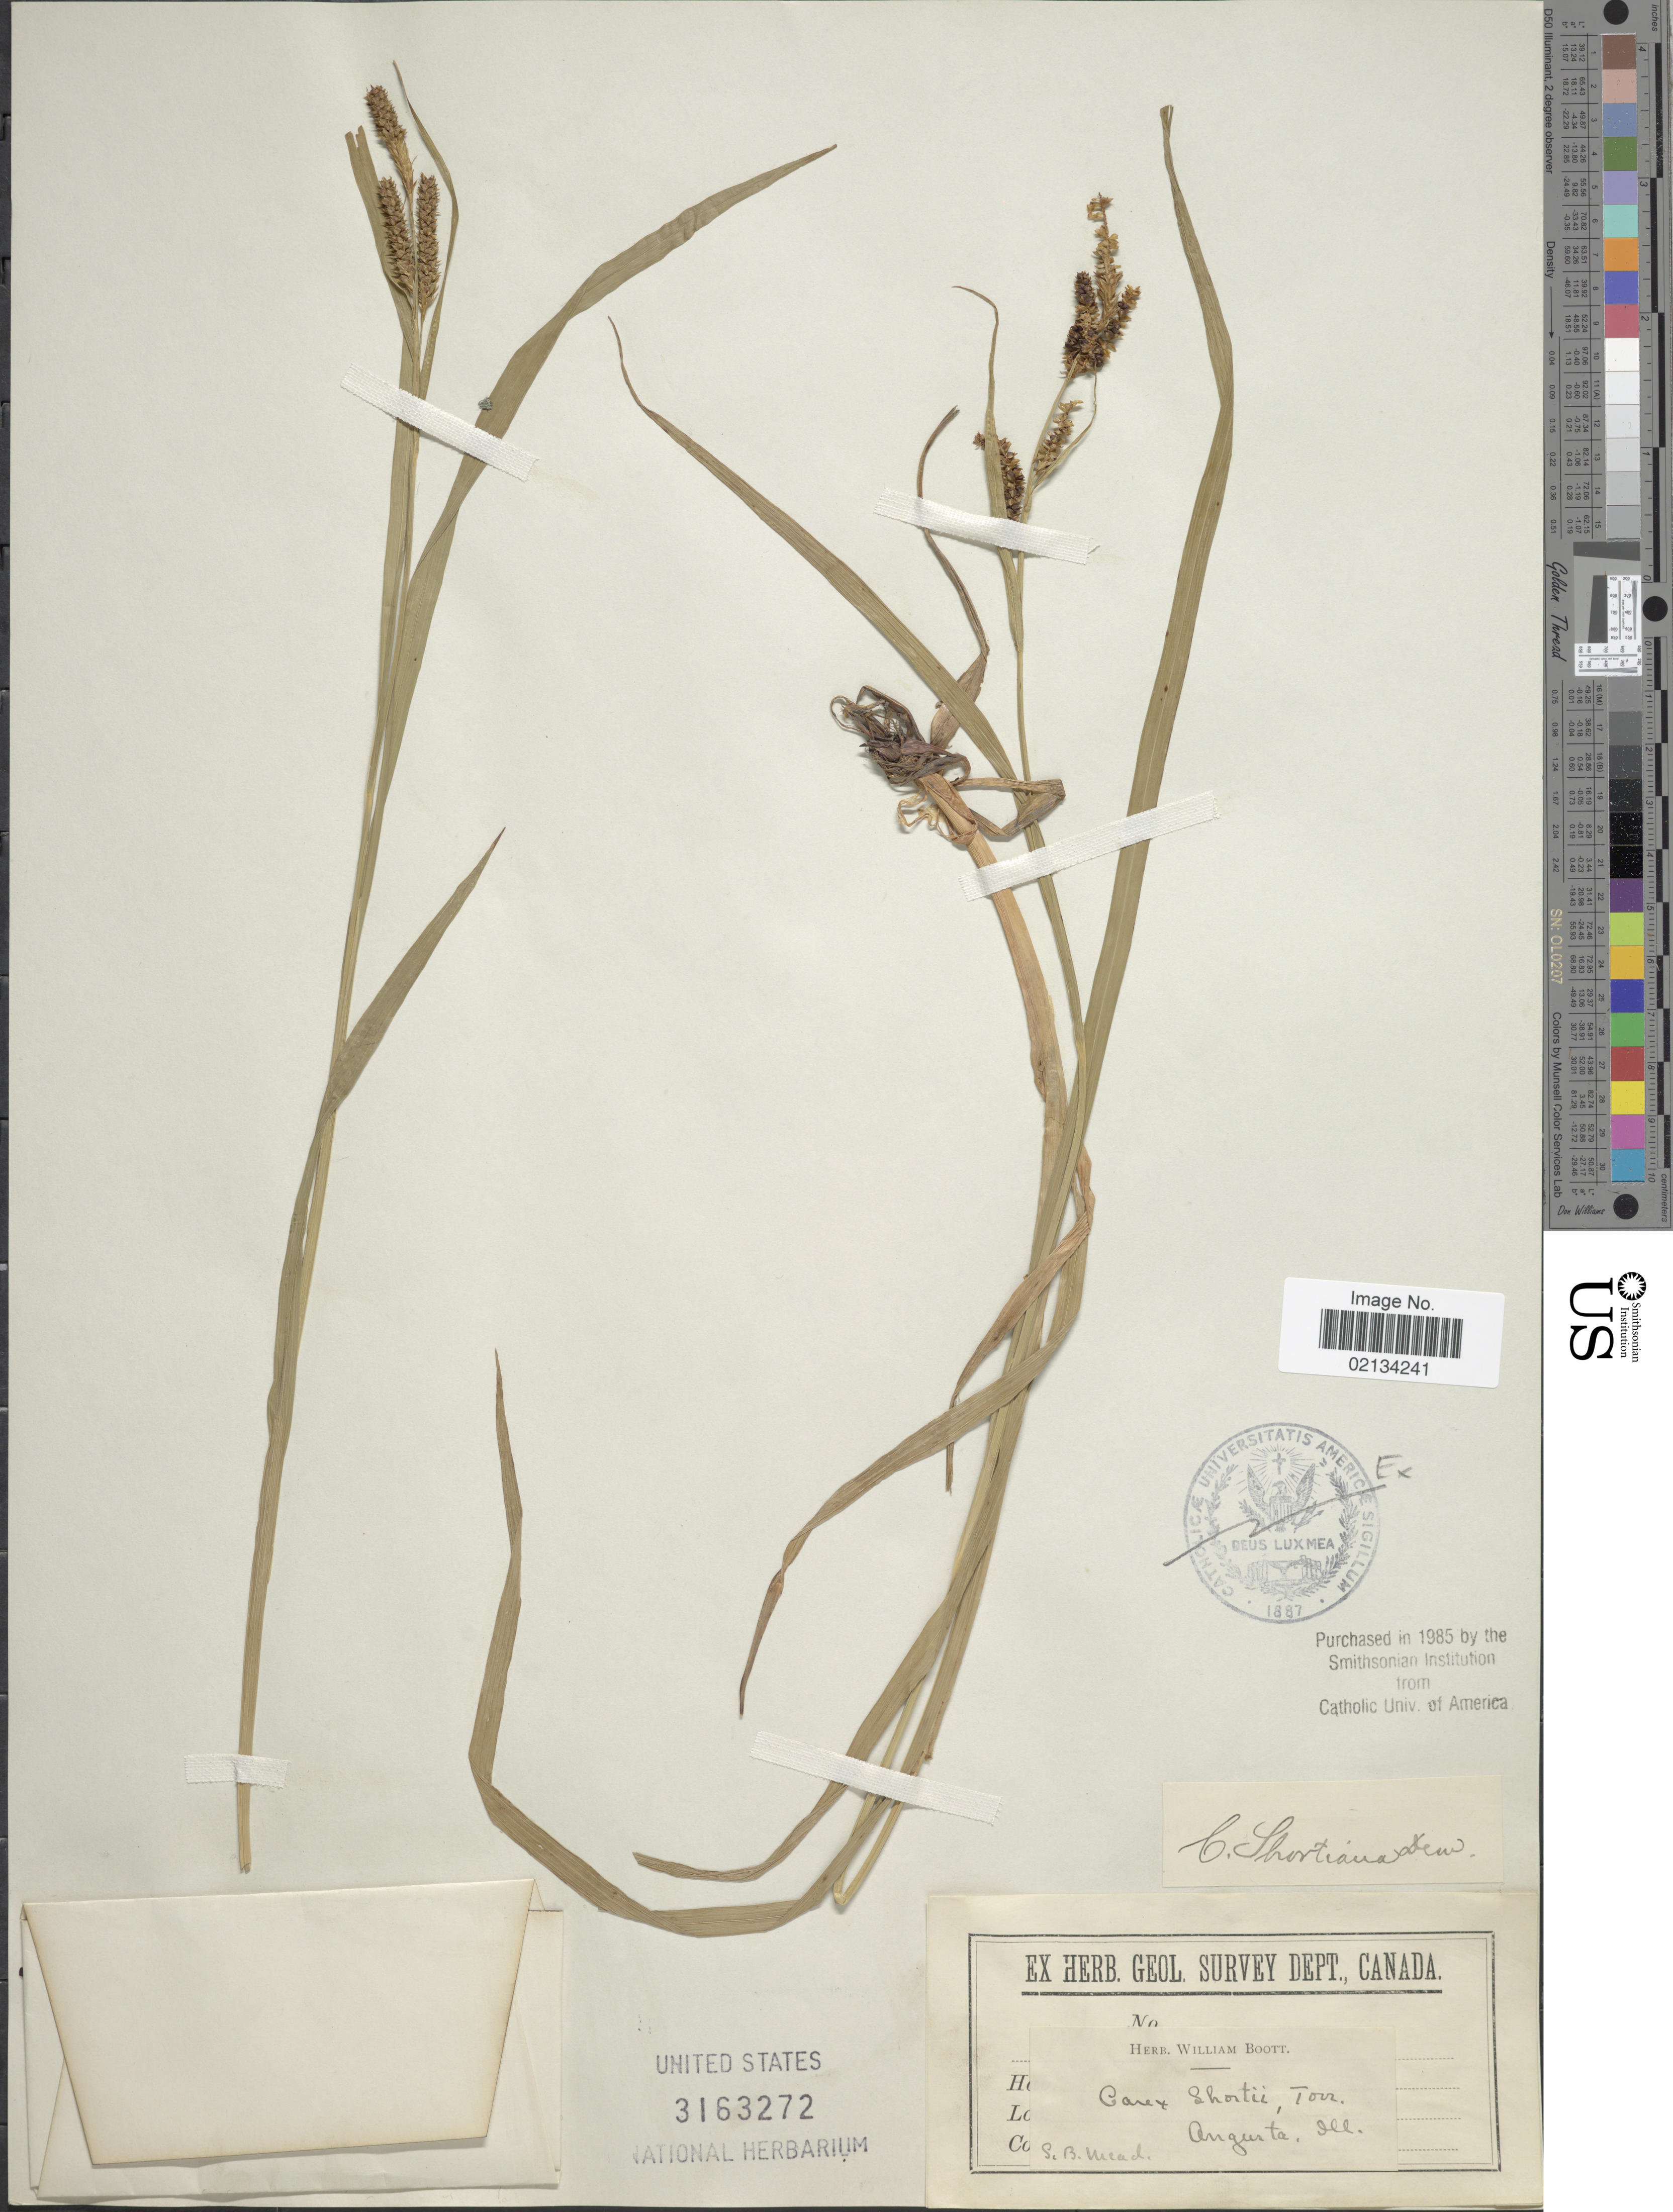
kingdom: Plantae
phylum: Tracheophyta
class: Liliopsida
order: Poales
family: Cyperaceae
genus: Carex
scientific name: Carex shortiana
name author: Dewey & Torr.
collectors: S. Mead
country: United States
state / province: Illinois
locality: Augusta.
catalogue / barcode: US 3163272